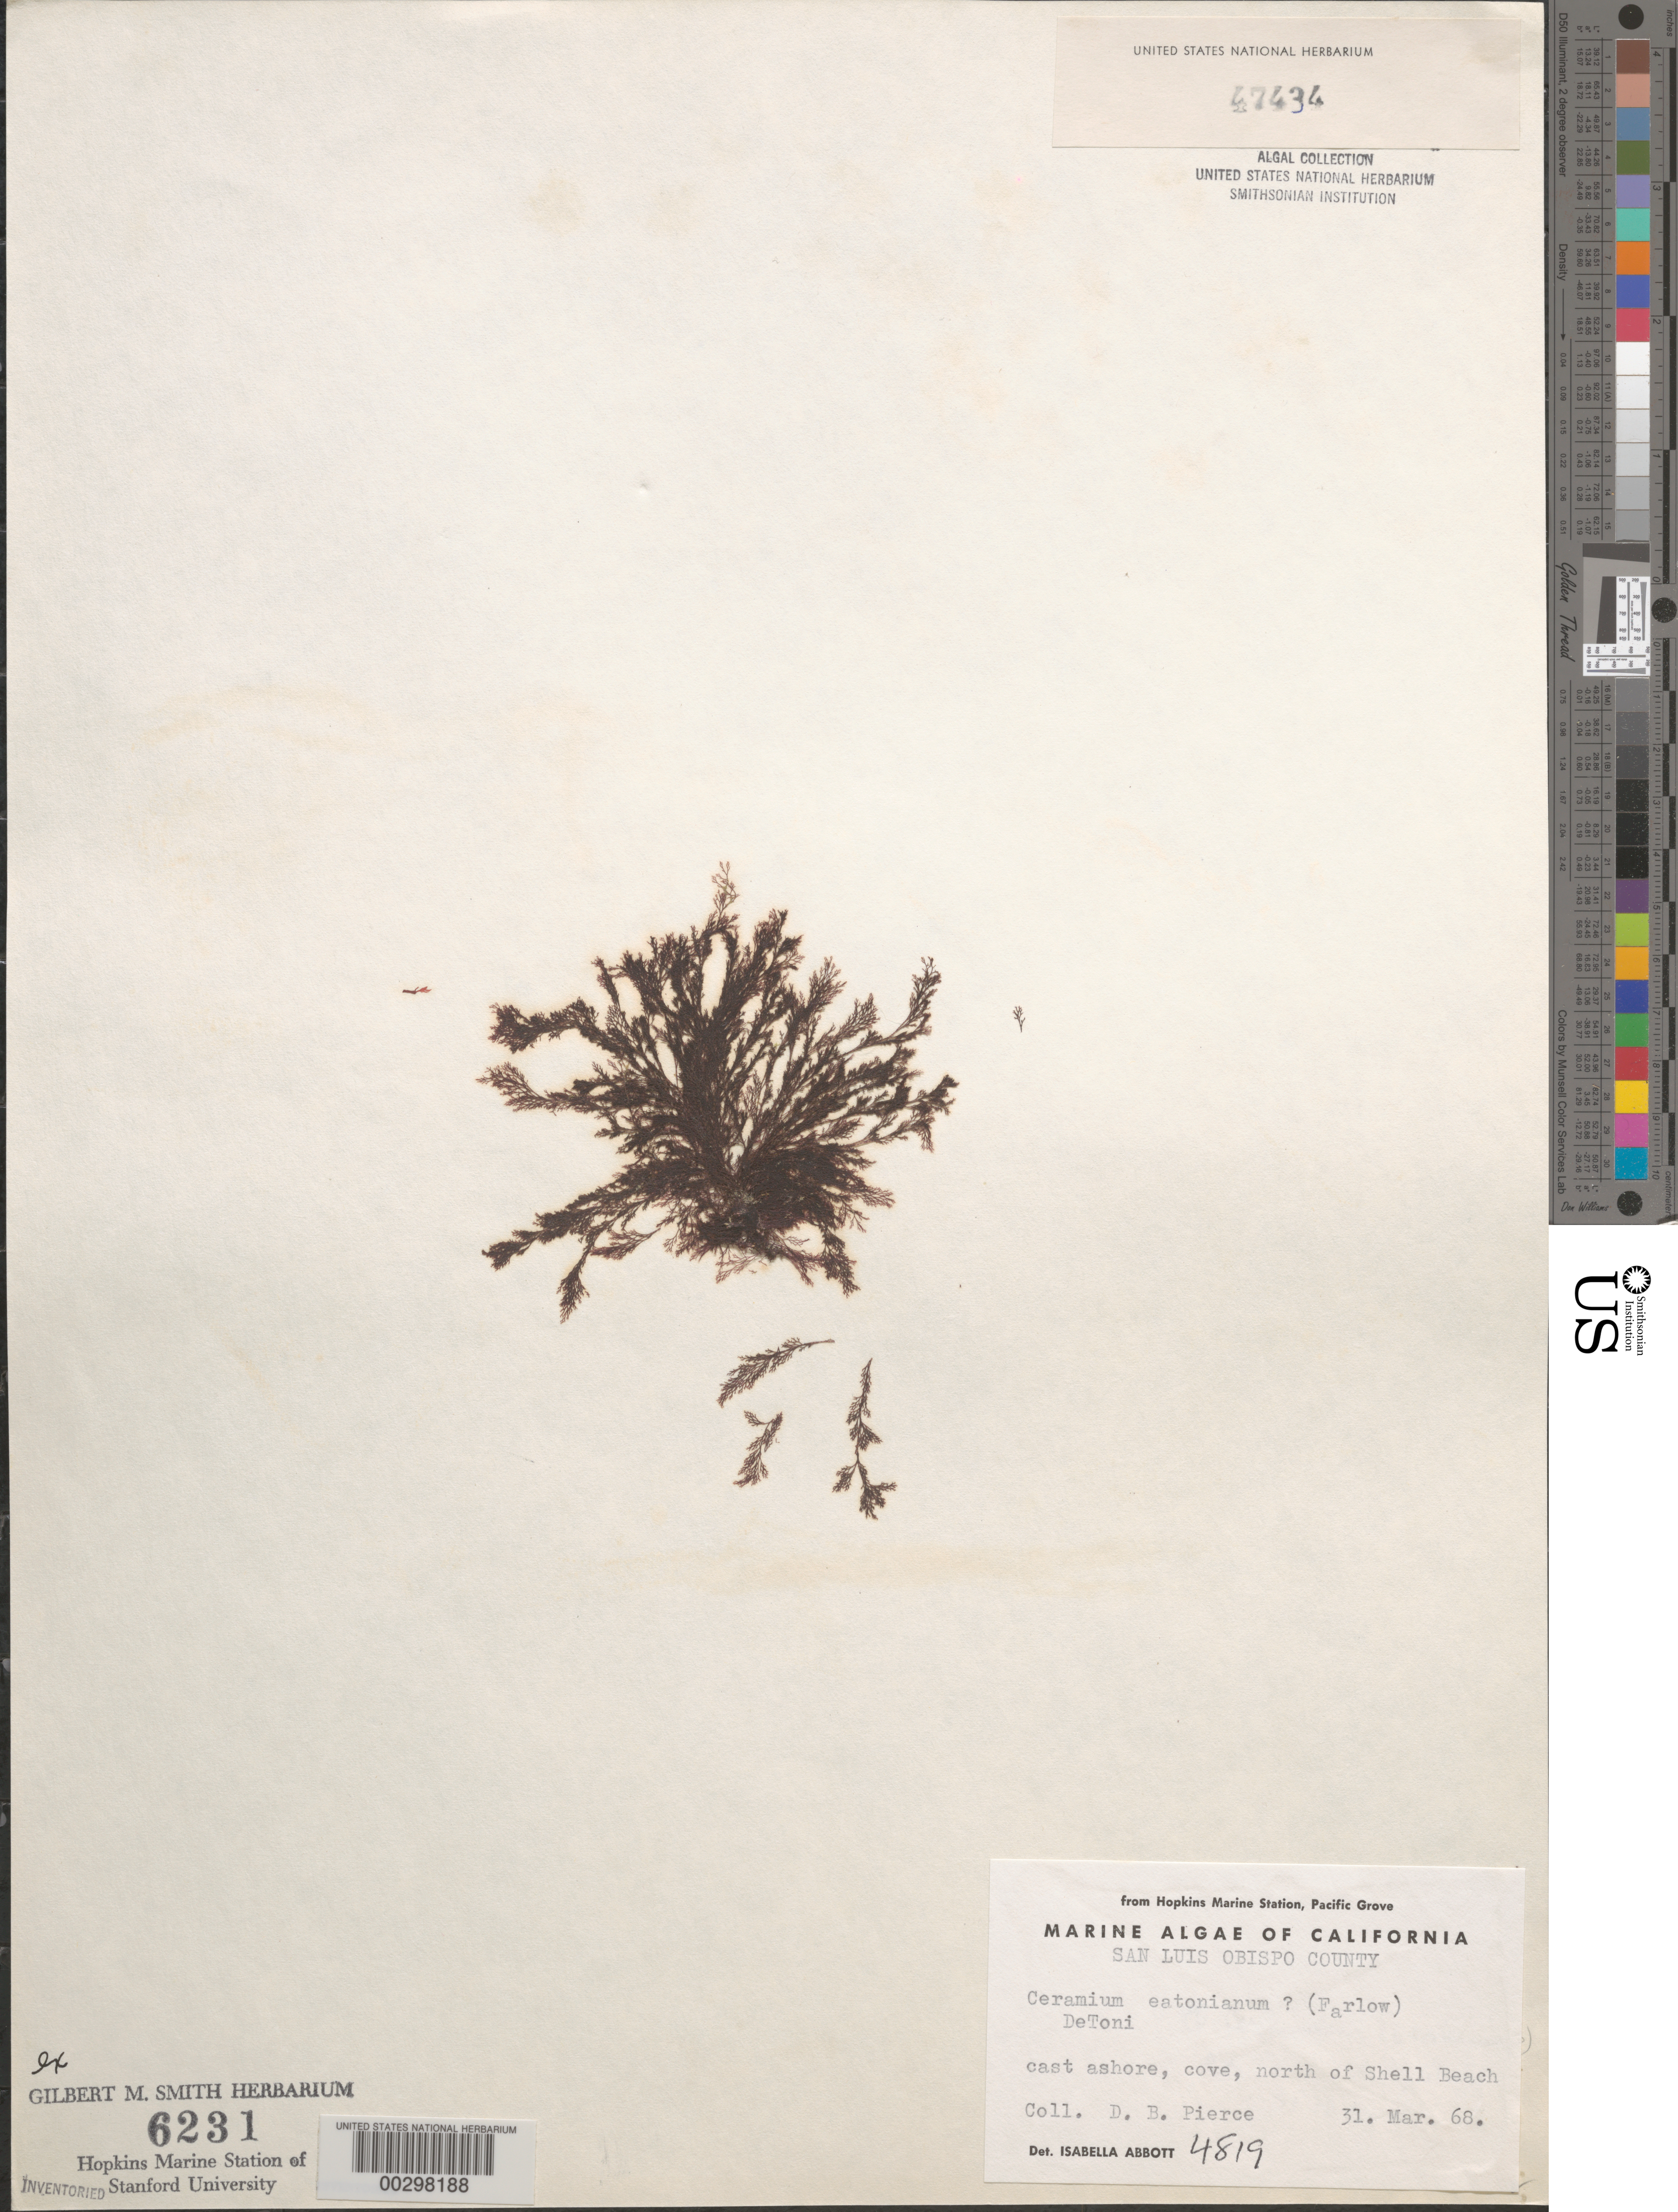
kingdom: Plantae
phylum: Rhodophyta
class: Florideophyceae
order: Ceramiales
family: Ceramiaceae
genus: Corallophila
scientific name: Corallophila eatoniana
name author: (Farl.) T.O. Cho et al.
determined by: Algae name updating Project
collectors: D. Pierce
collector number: IAA 4819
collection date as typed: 31 Mar 1968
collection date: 1968-03-31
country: United States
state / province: California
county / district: San Luis Obispo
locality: North of Shell Beach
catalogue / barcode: US 47434